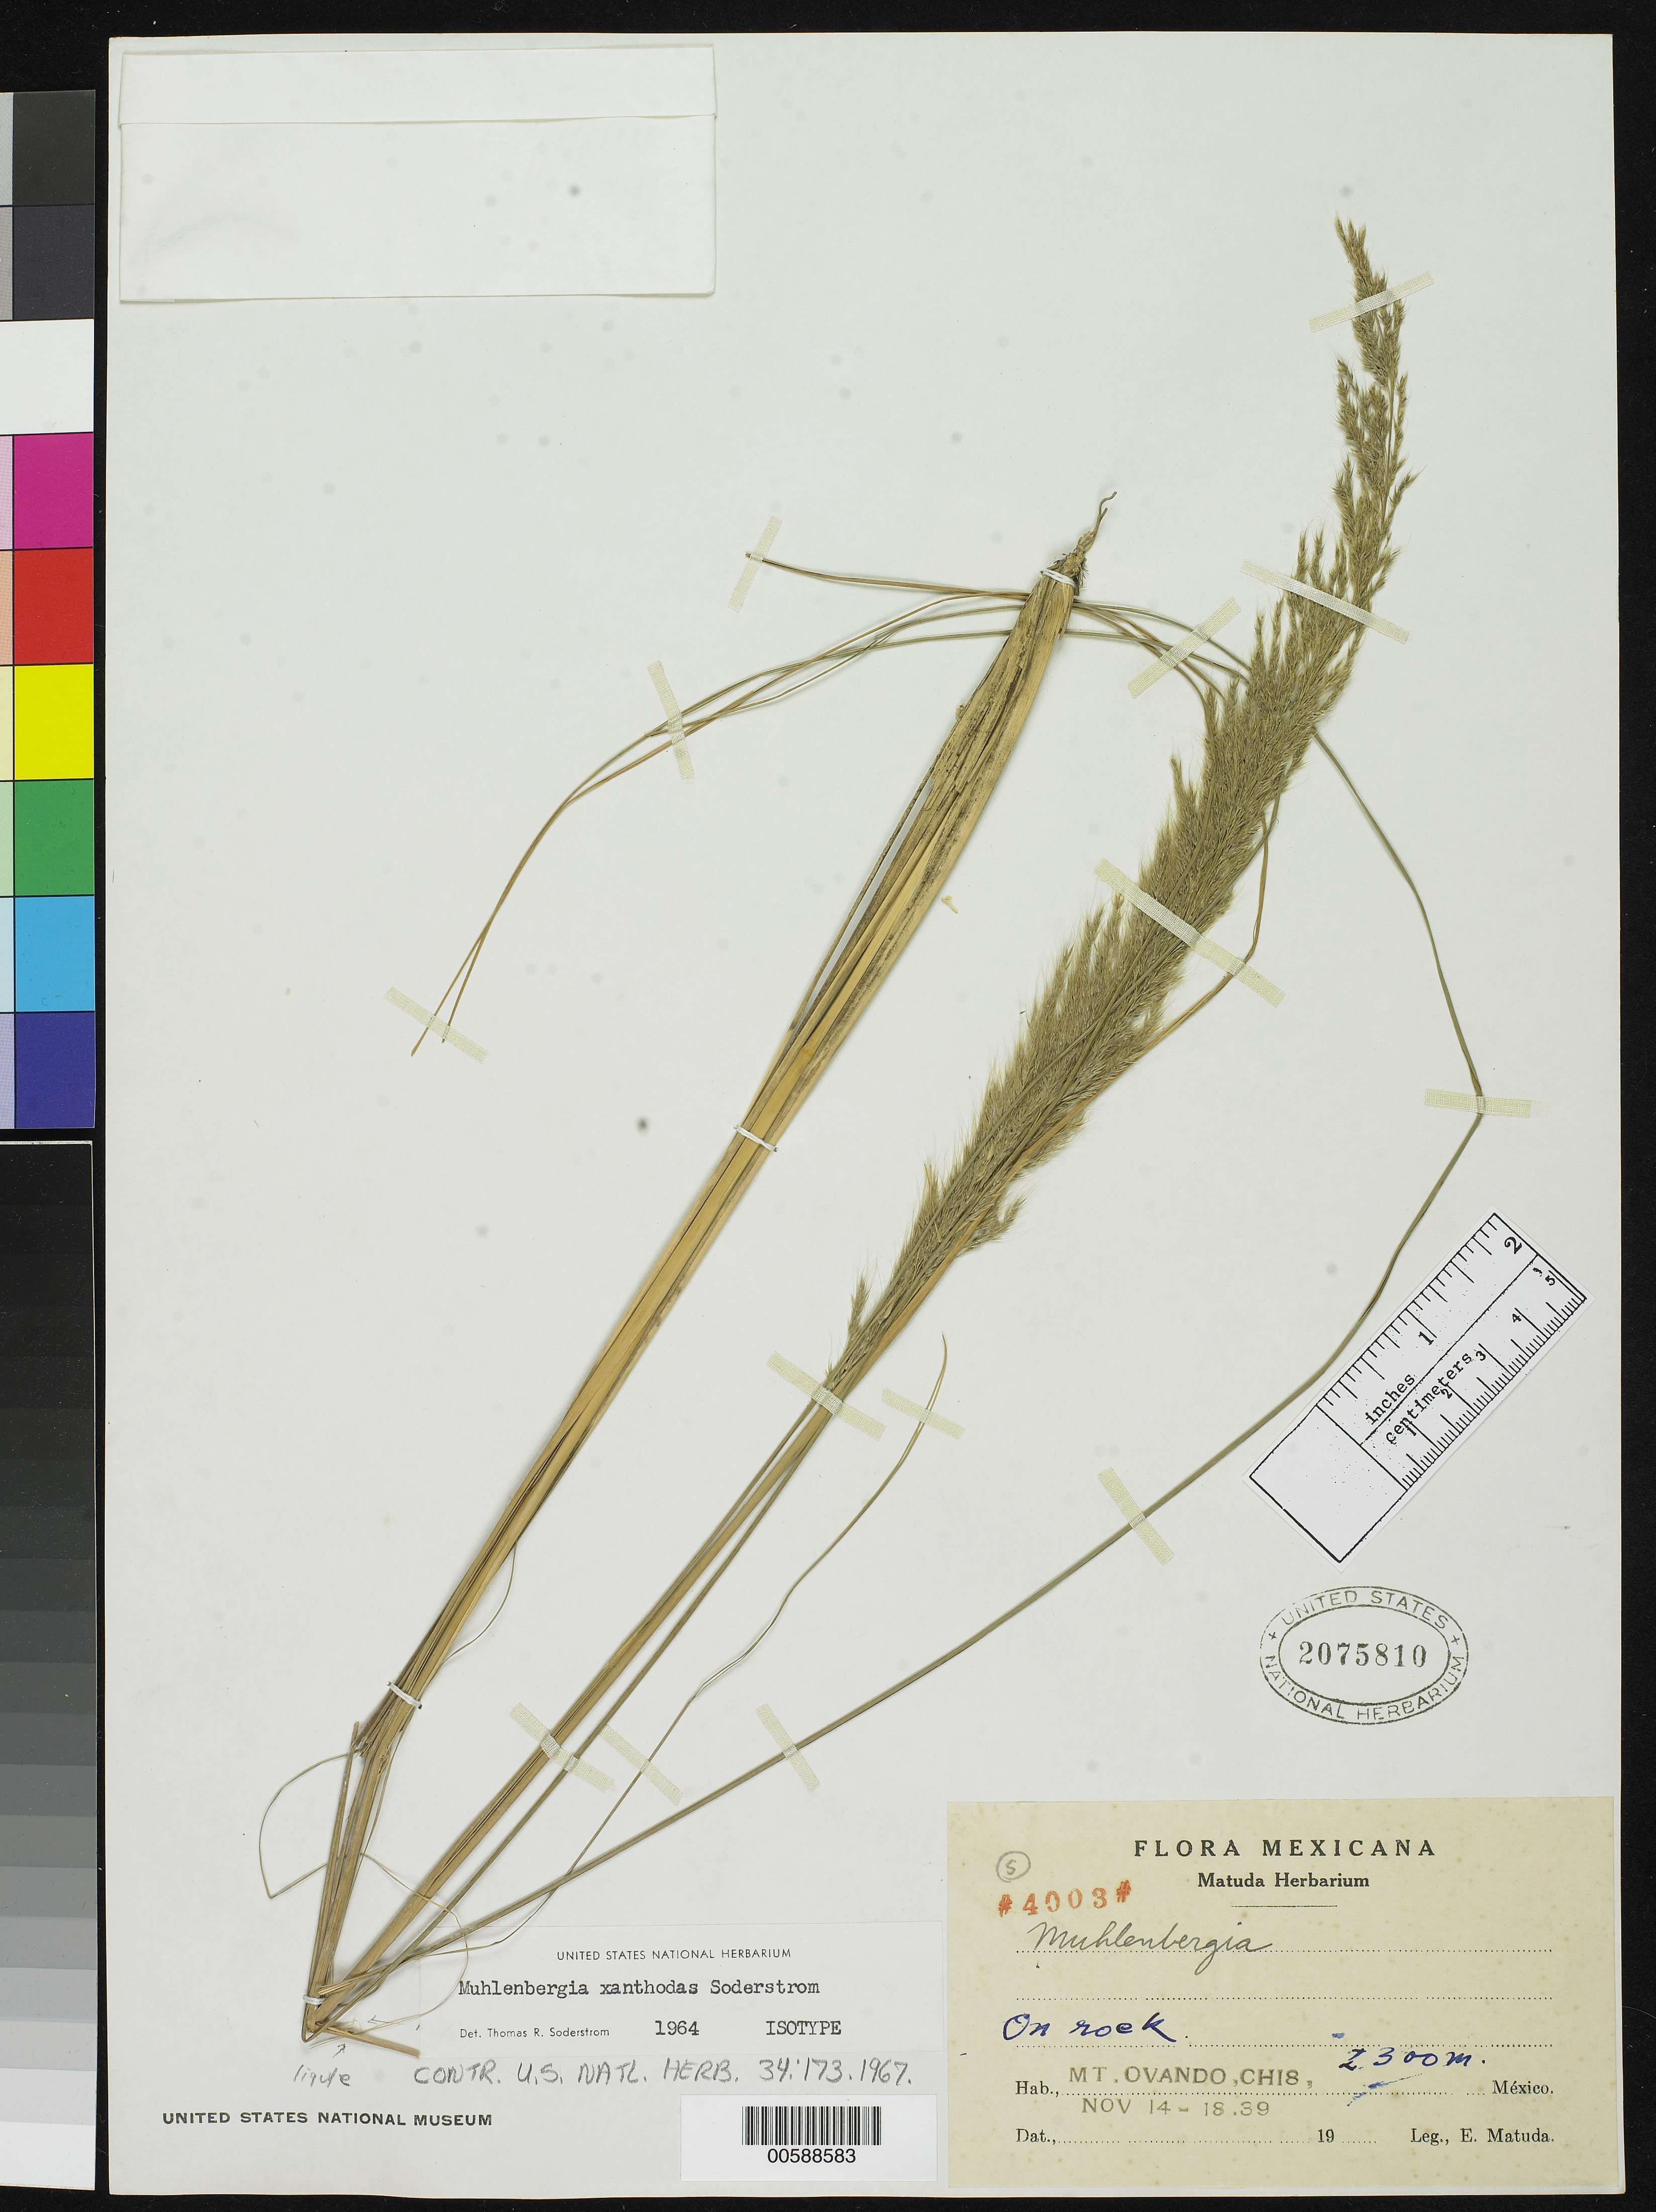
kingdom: Plantae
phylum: Tracheophyta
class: Liliopsida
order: Poales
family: Poaceae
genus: Muhlenbergia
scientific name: Muhlenbergia xanthodas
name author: Soderstr.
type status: Isotype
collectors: E. Matuda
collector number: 4003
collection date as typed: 14 Nov 1939 to 18 Nov 1939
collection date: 1939-11-14/1939-11-18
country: Mexico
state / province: Chiapas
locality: Mt. Ovando.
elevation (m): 2300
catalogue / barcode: US 2075810